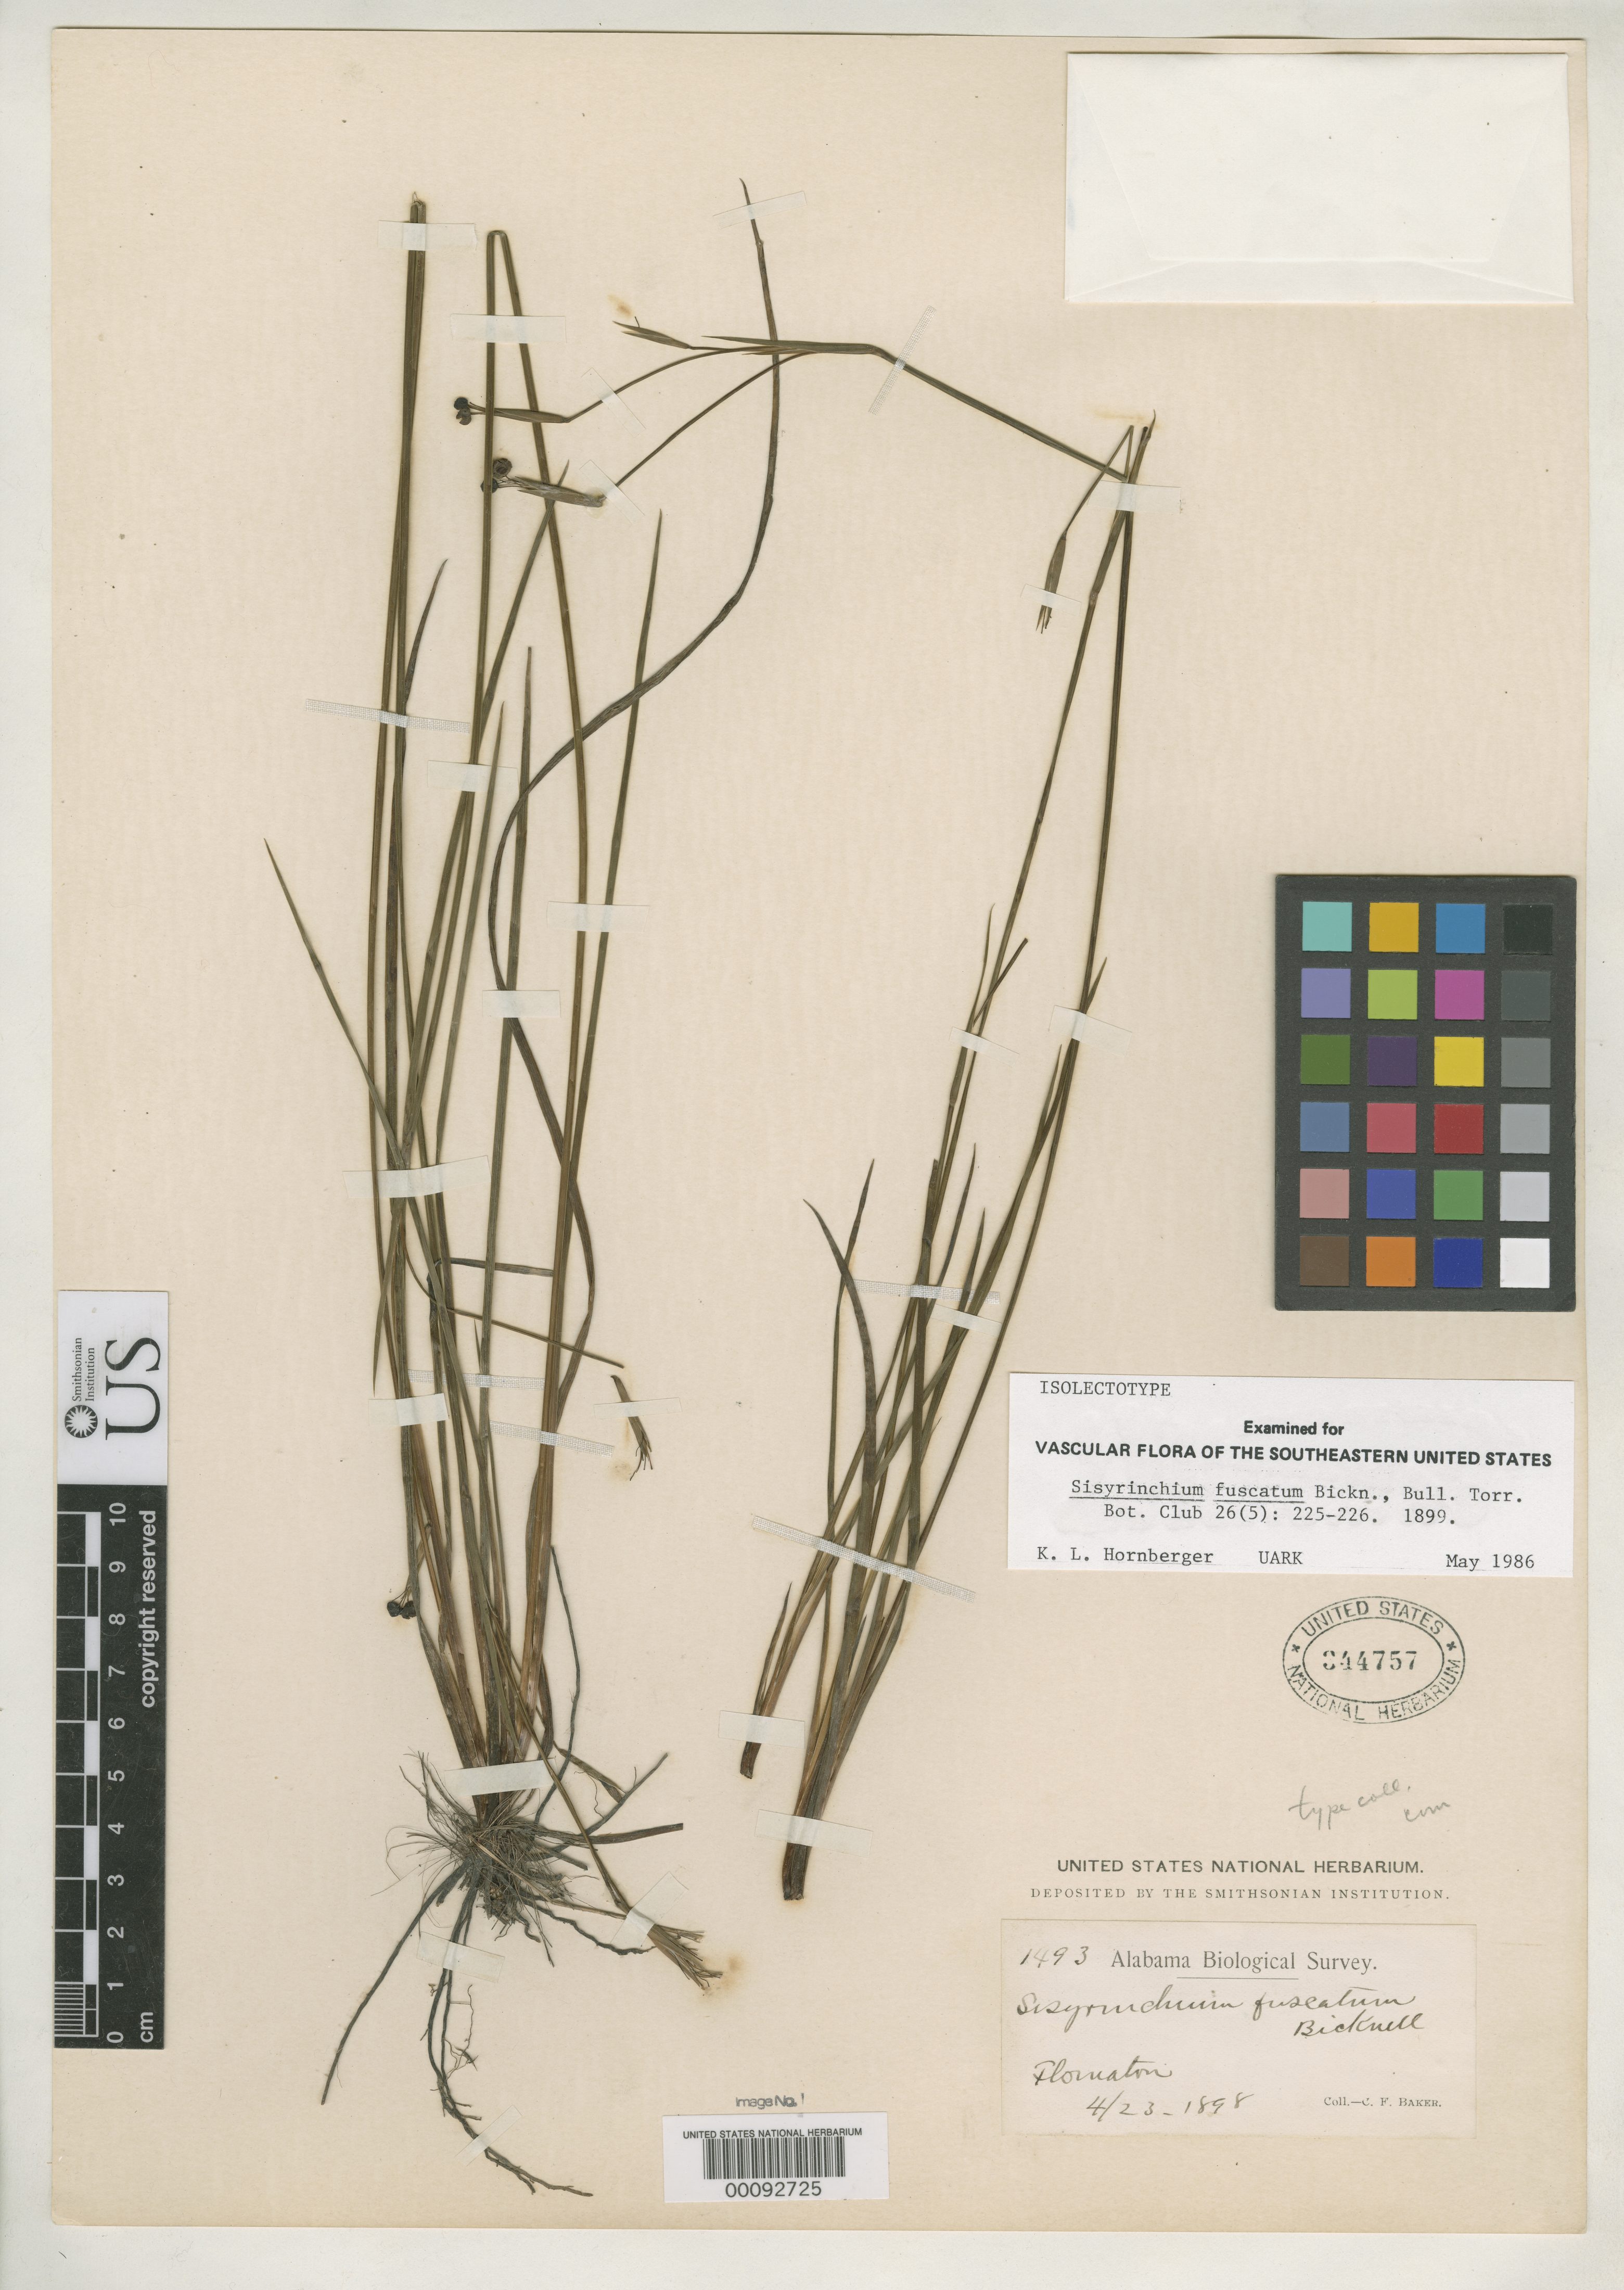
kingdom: Plantae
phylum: Tracheophyta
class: Liliopsida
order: Asparagales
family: Iridaceae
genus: Sisyrinchium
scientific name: Sisyrinchium fuscatum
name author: E.P. Bicknell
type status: Isosyntype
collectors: C. F. Baker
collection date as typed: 23 Apr 1898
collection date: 1898-04-23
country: United States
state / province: Alabama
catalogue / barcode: US 344757